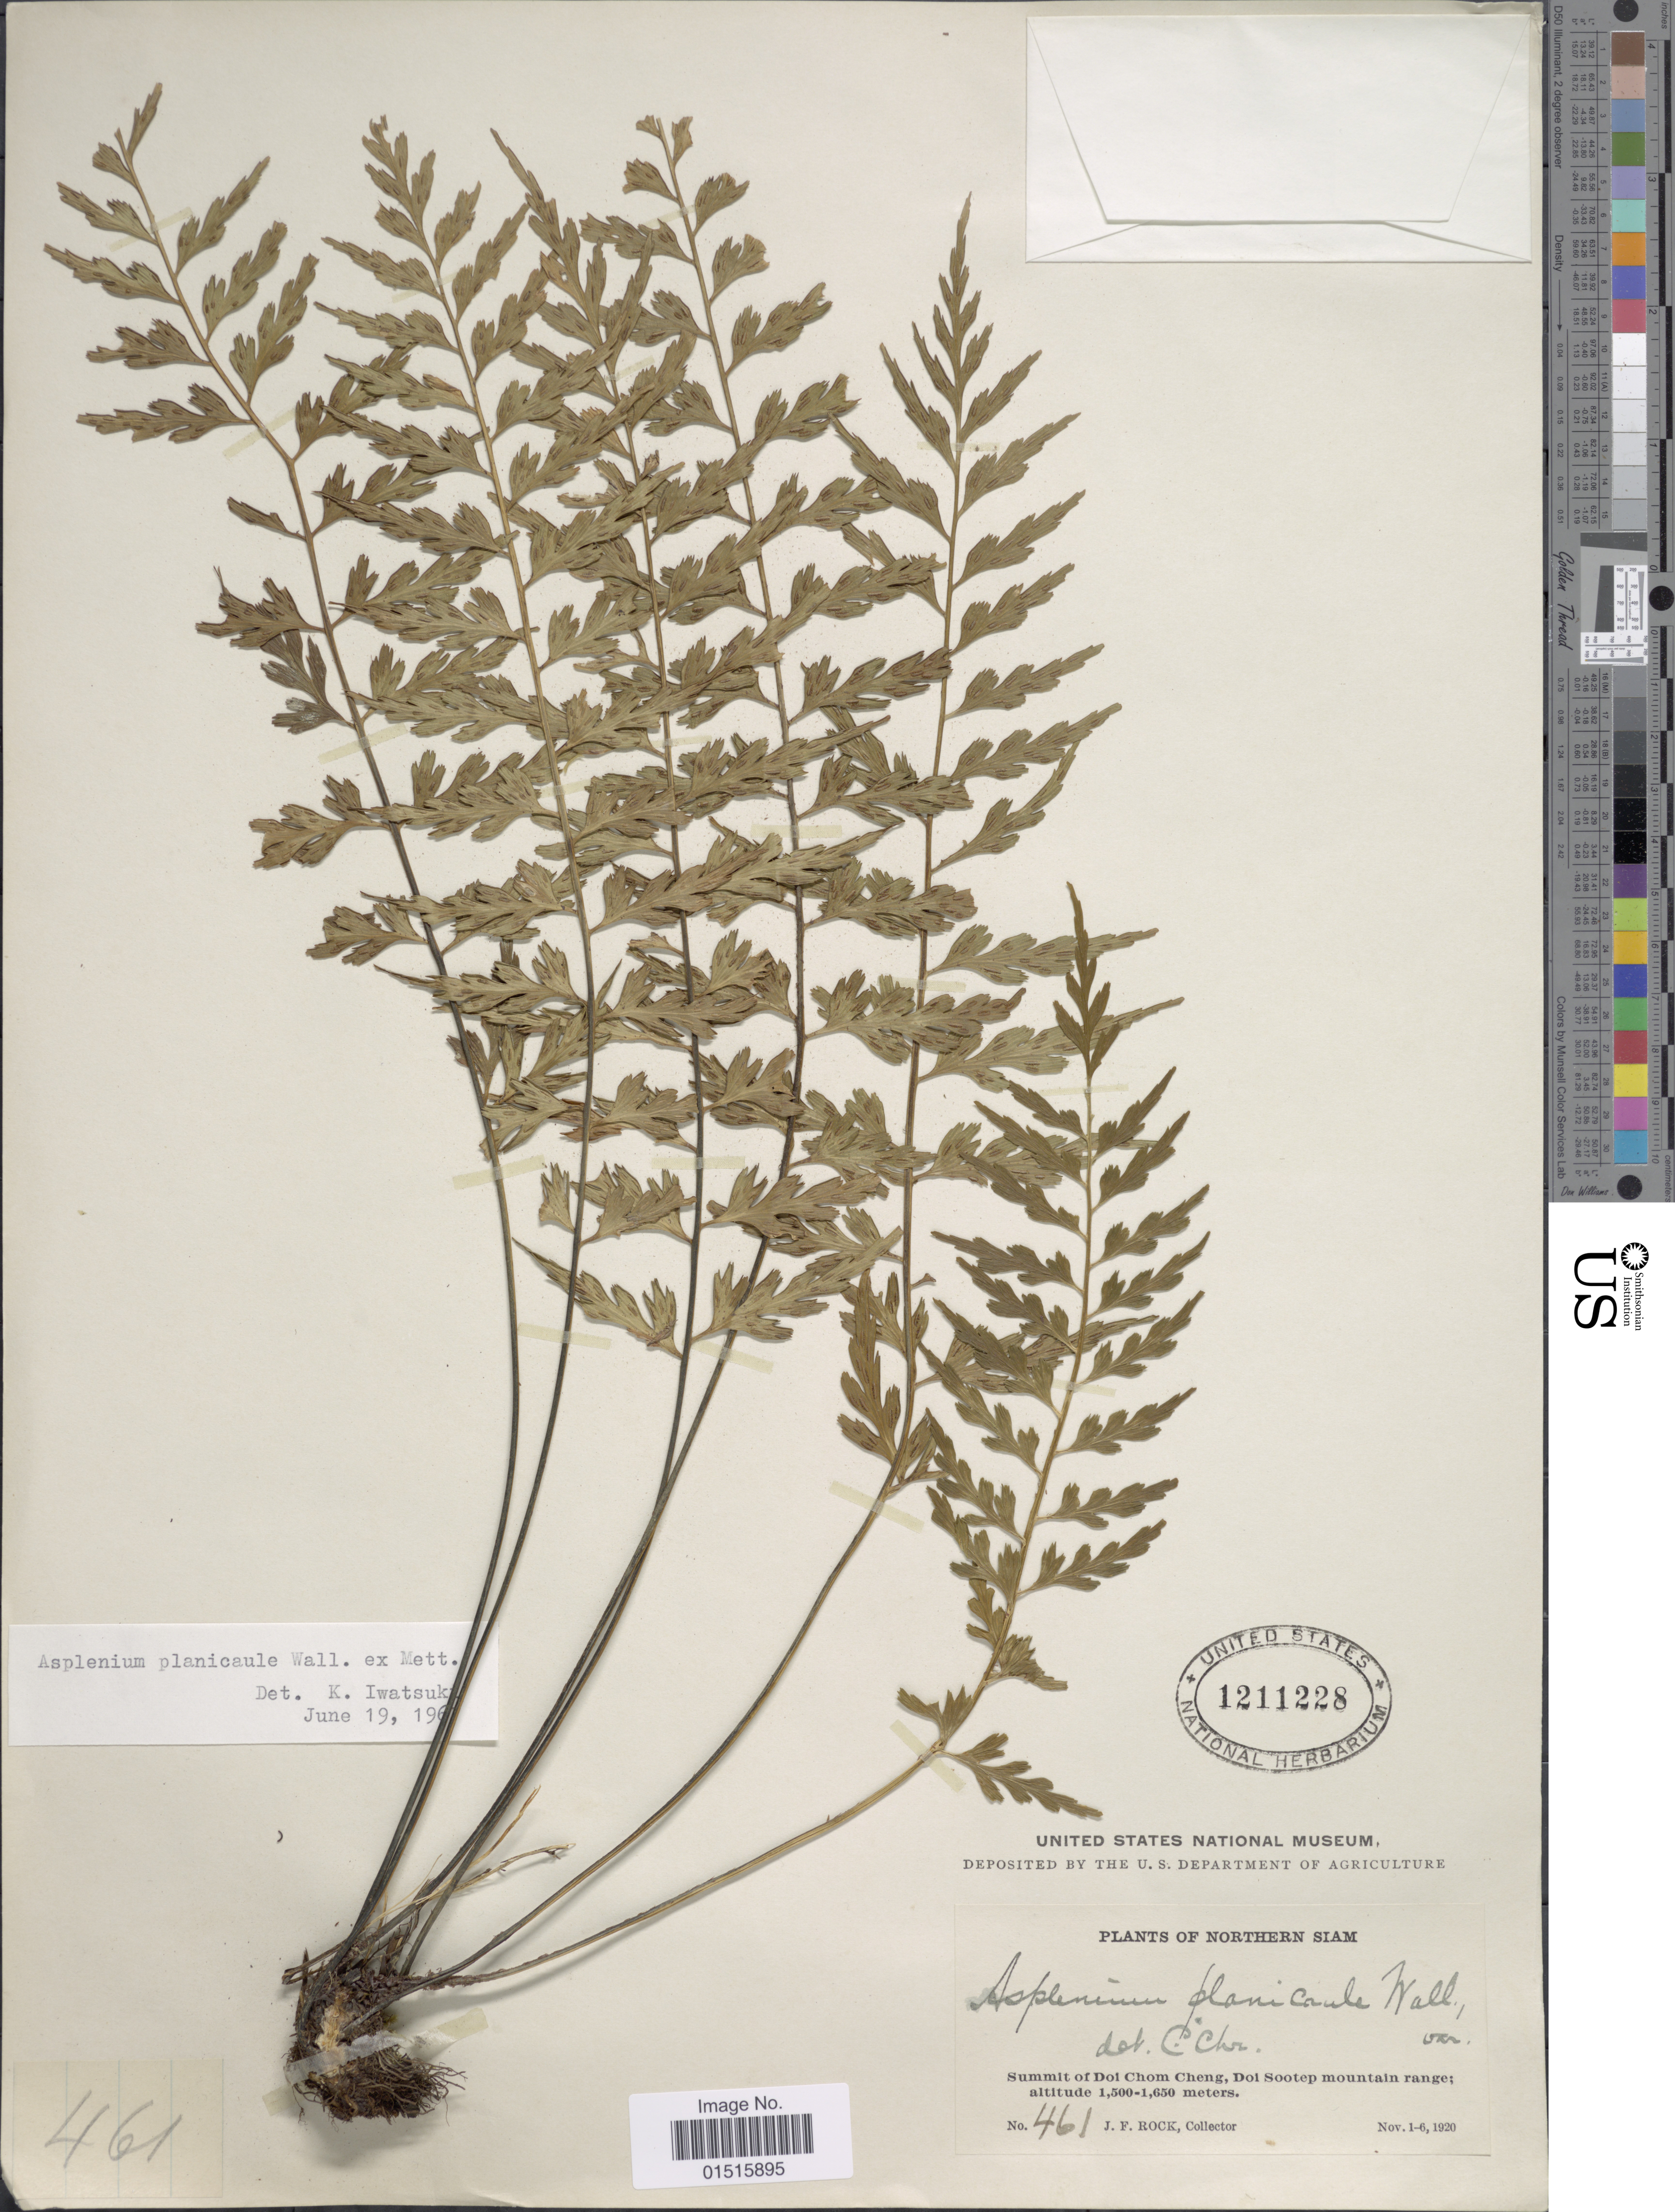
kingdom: Plantae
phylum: Tracheophyta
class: Polypodiopsida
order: Polypodiales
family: Aspleniaceae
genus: Asplenium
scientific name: Asplenium yoshinagae var. planicaule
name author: (Wall. ex Mett.) C.V. Morton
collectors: J. Rock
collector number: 461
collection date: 1920-11-01/1920-11-06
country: Thailand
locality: Plants of Northern Siam, Summit of Doi Chom Cheng, Doi Sootep mountain range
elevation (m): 1500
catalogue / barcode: US 1211228